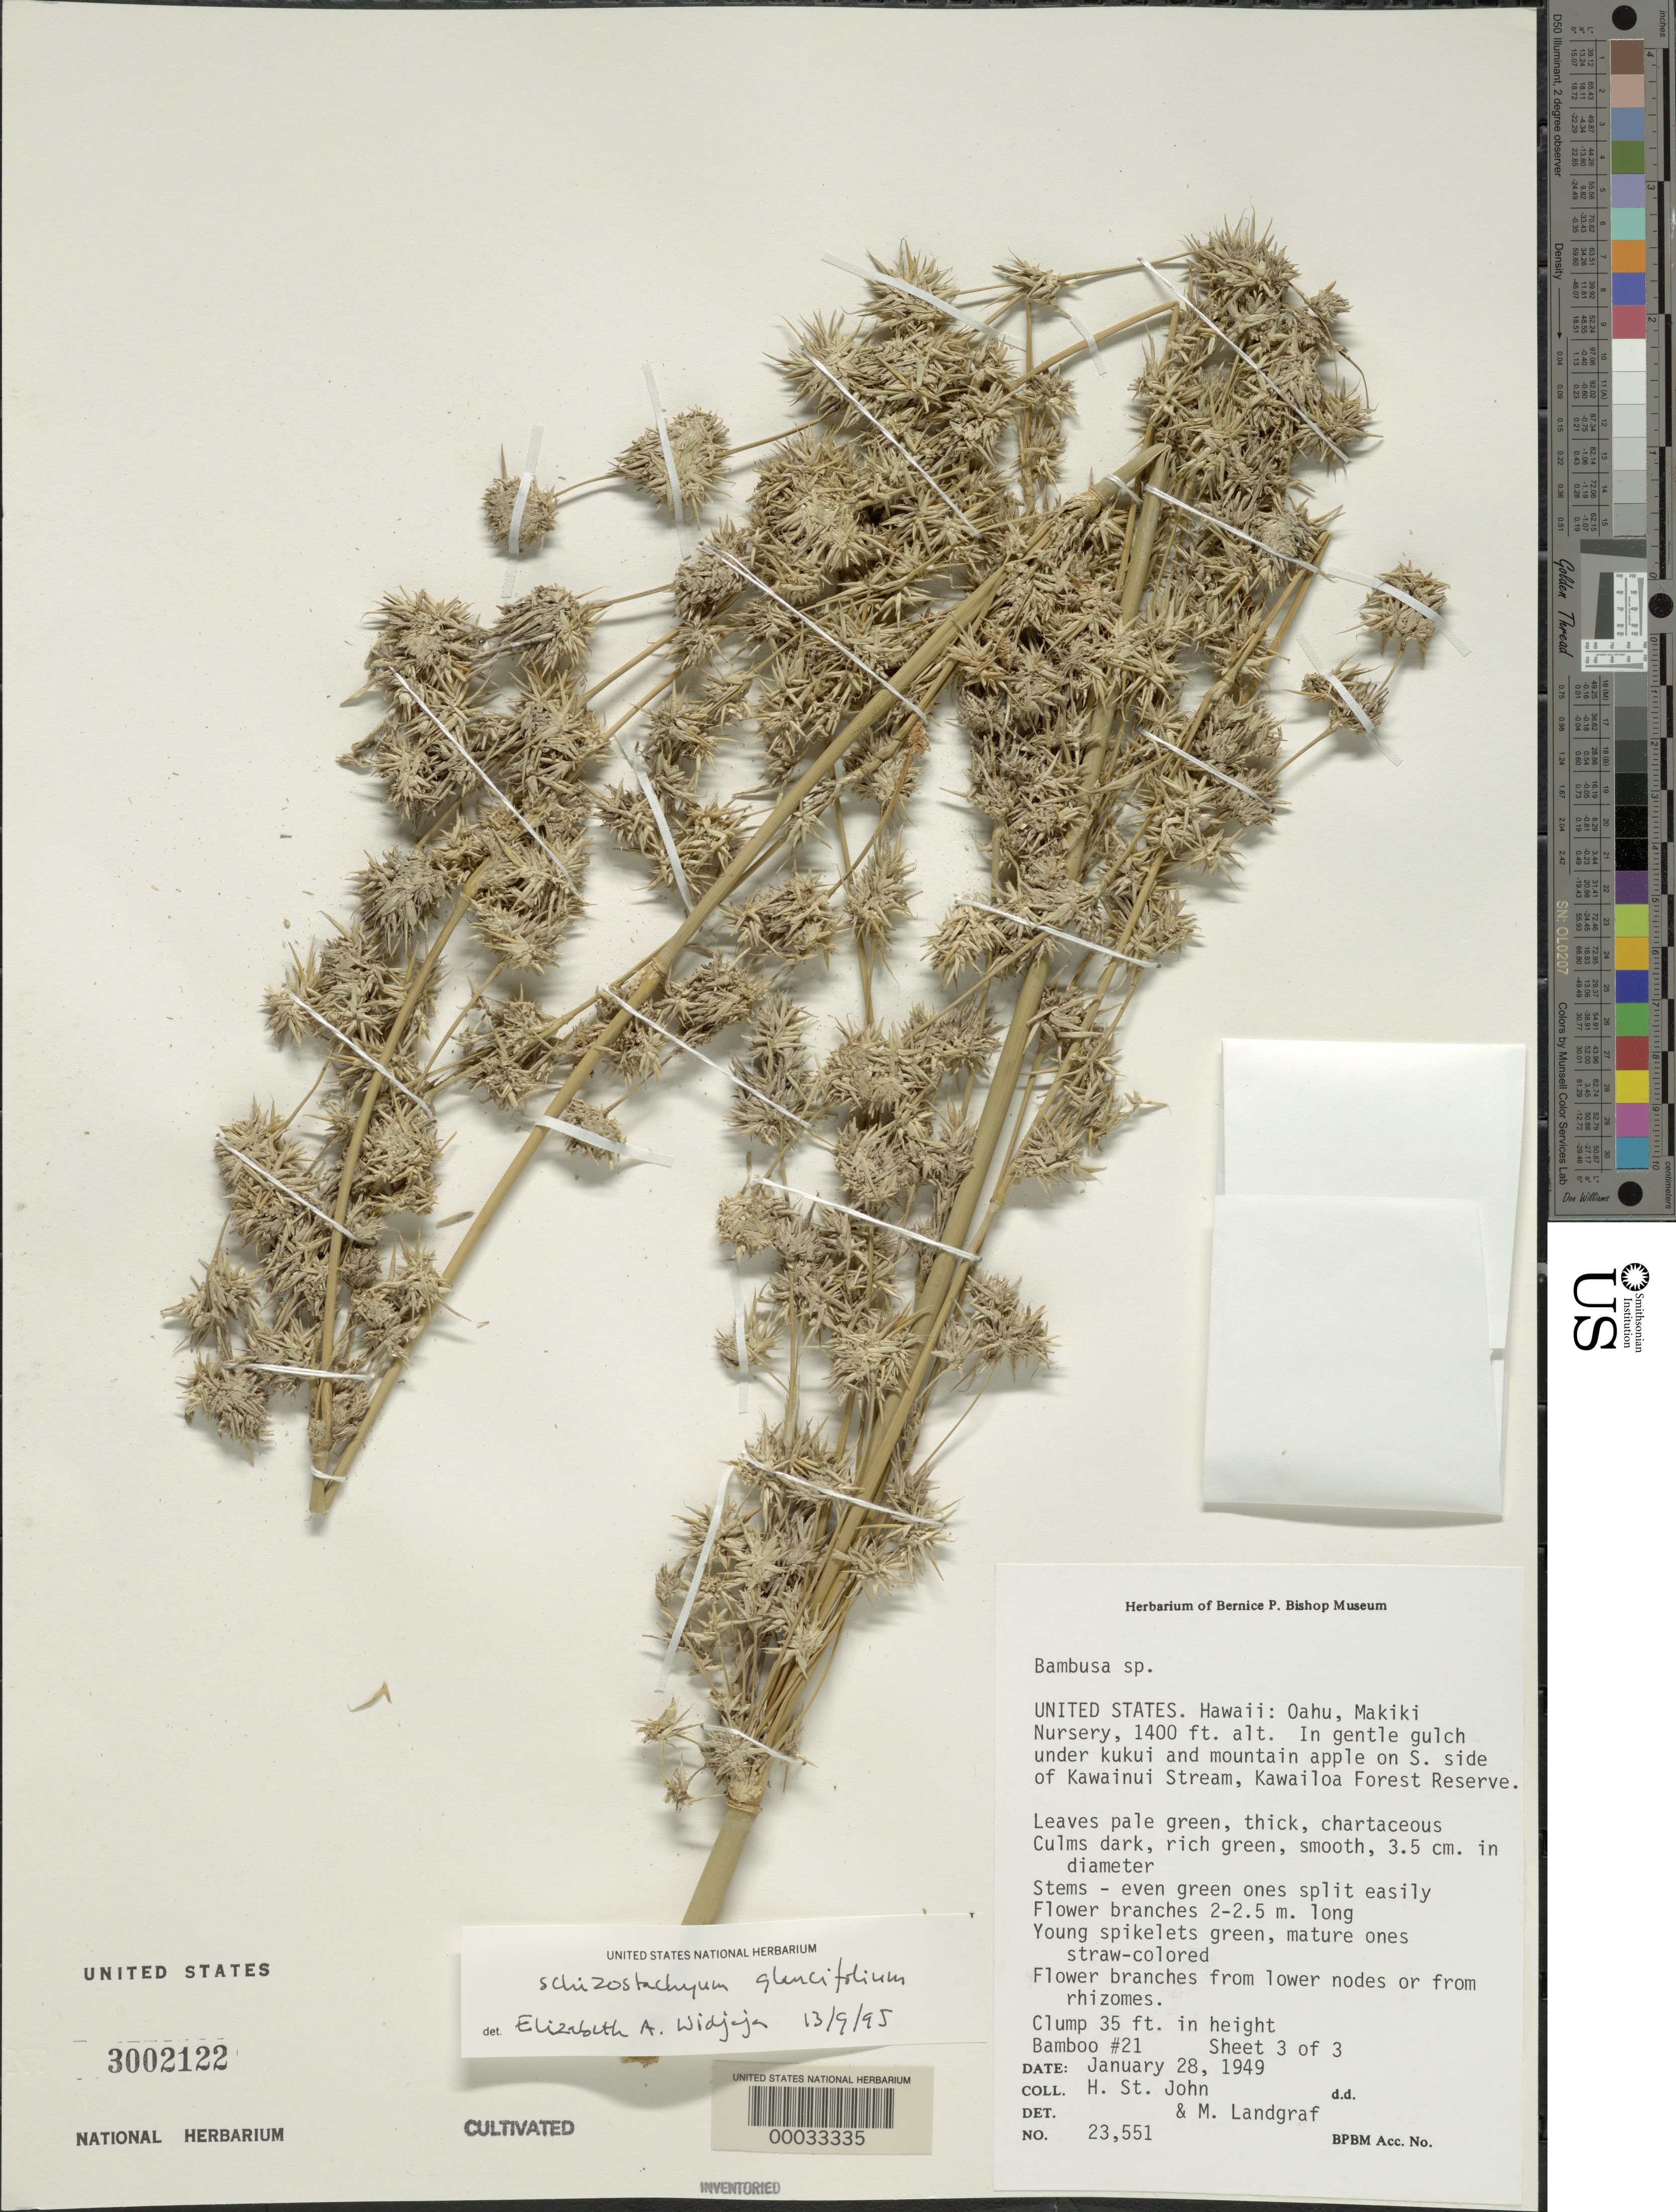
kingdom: Plantae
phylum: Tracheophyta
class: Liliopsida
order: Poales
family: Poaceae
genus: Schizostachyum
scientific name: Schizostachyum glaucifolium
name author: (Rupr.) Munro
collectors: H. St. John & M. Landgraf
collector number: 23551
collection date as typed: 28 Jan 1949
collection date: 1949-01-28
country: United States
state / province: Hawaii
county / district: Honolulu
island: Oahu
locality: Makiki nursery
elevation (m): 427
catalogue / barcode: US 3002122